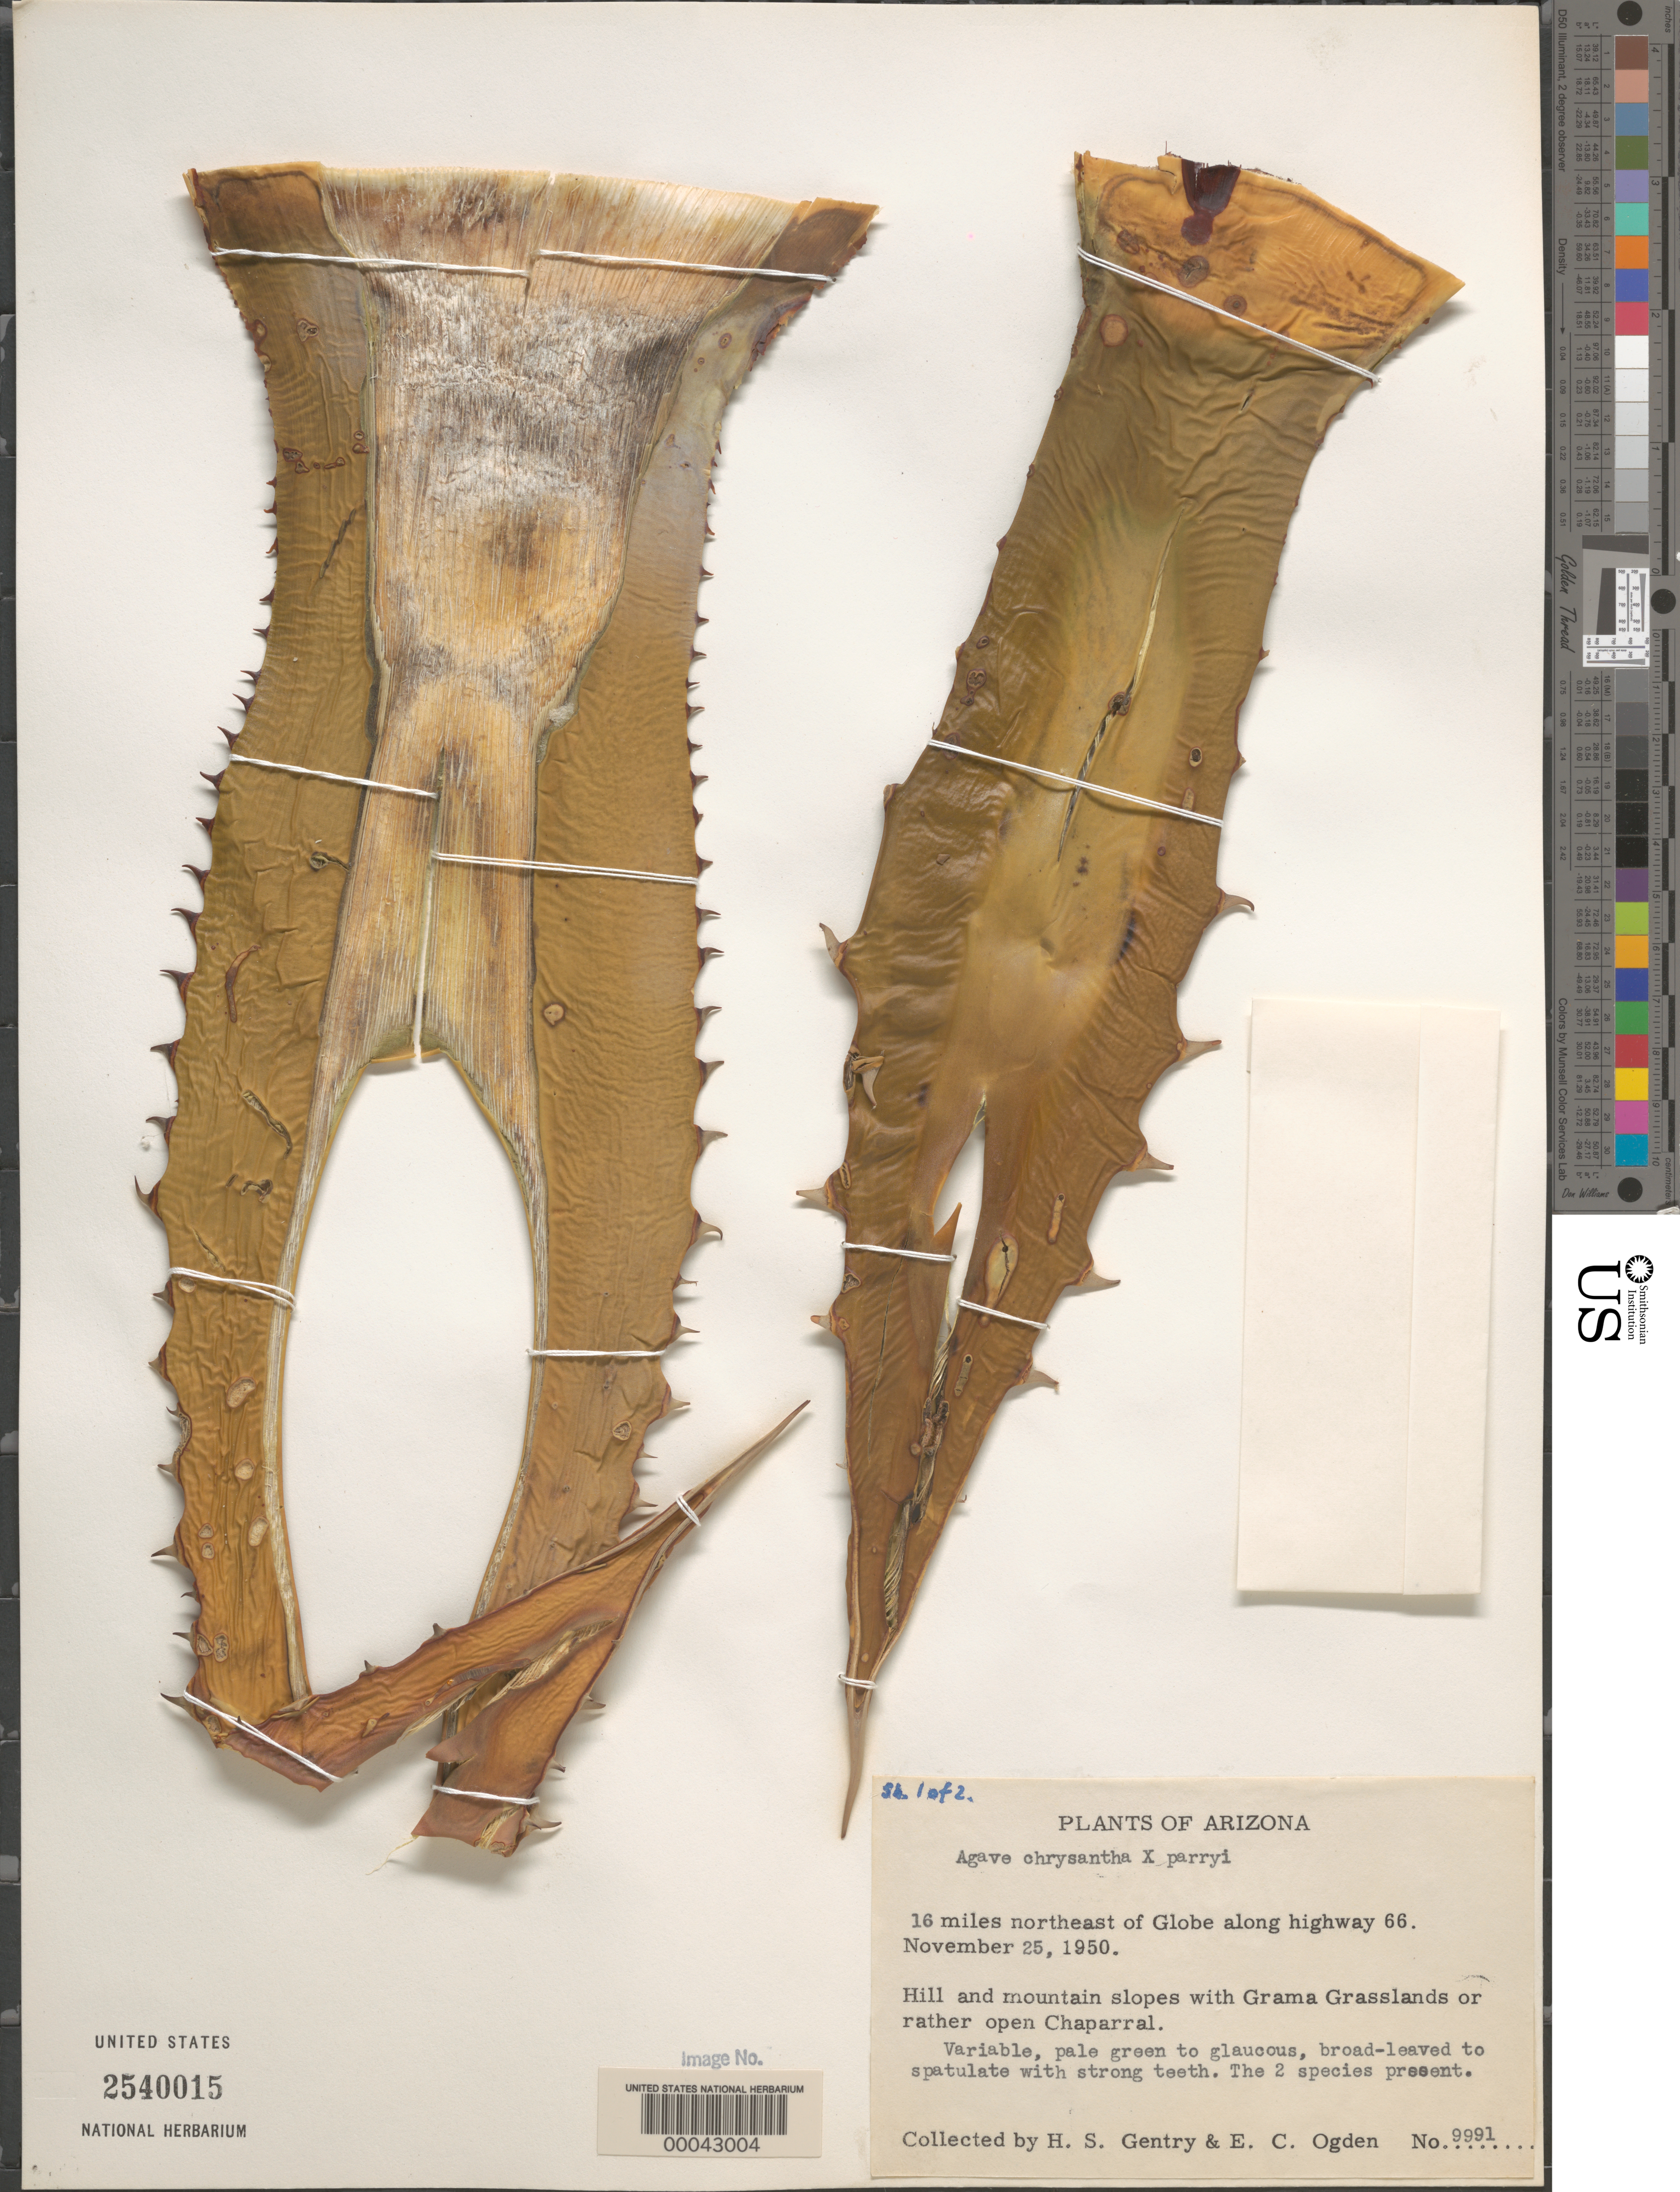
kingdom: Plantae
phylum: Tracheophyta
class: Liliopsida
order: Asparagales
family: Asparagaceae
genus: Agave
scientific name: Agave chrysantha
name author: Peebles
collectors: H. S. Gentry & E. Ogden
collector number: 9991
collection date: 1950-11-25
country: United States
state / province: Arizona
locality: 16 miles northeast of Globe along highway 66.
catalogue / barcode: US 2540015